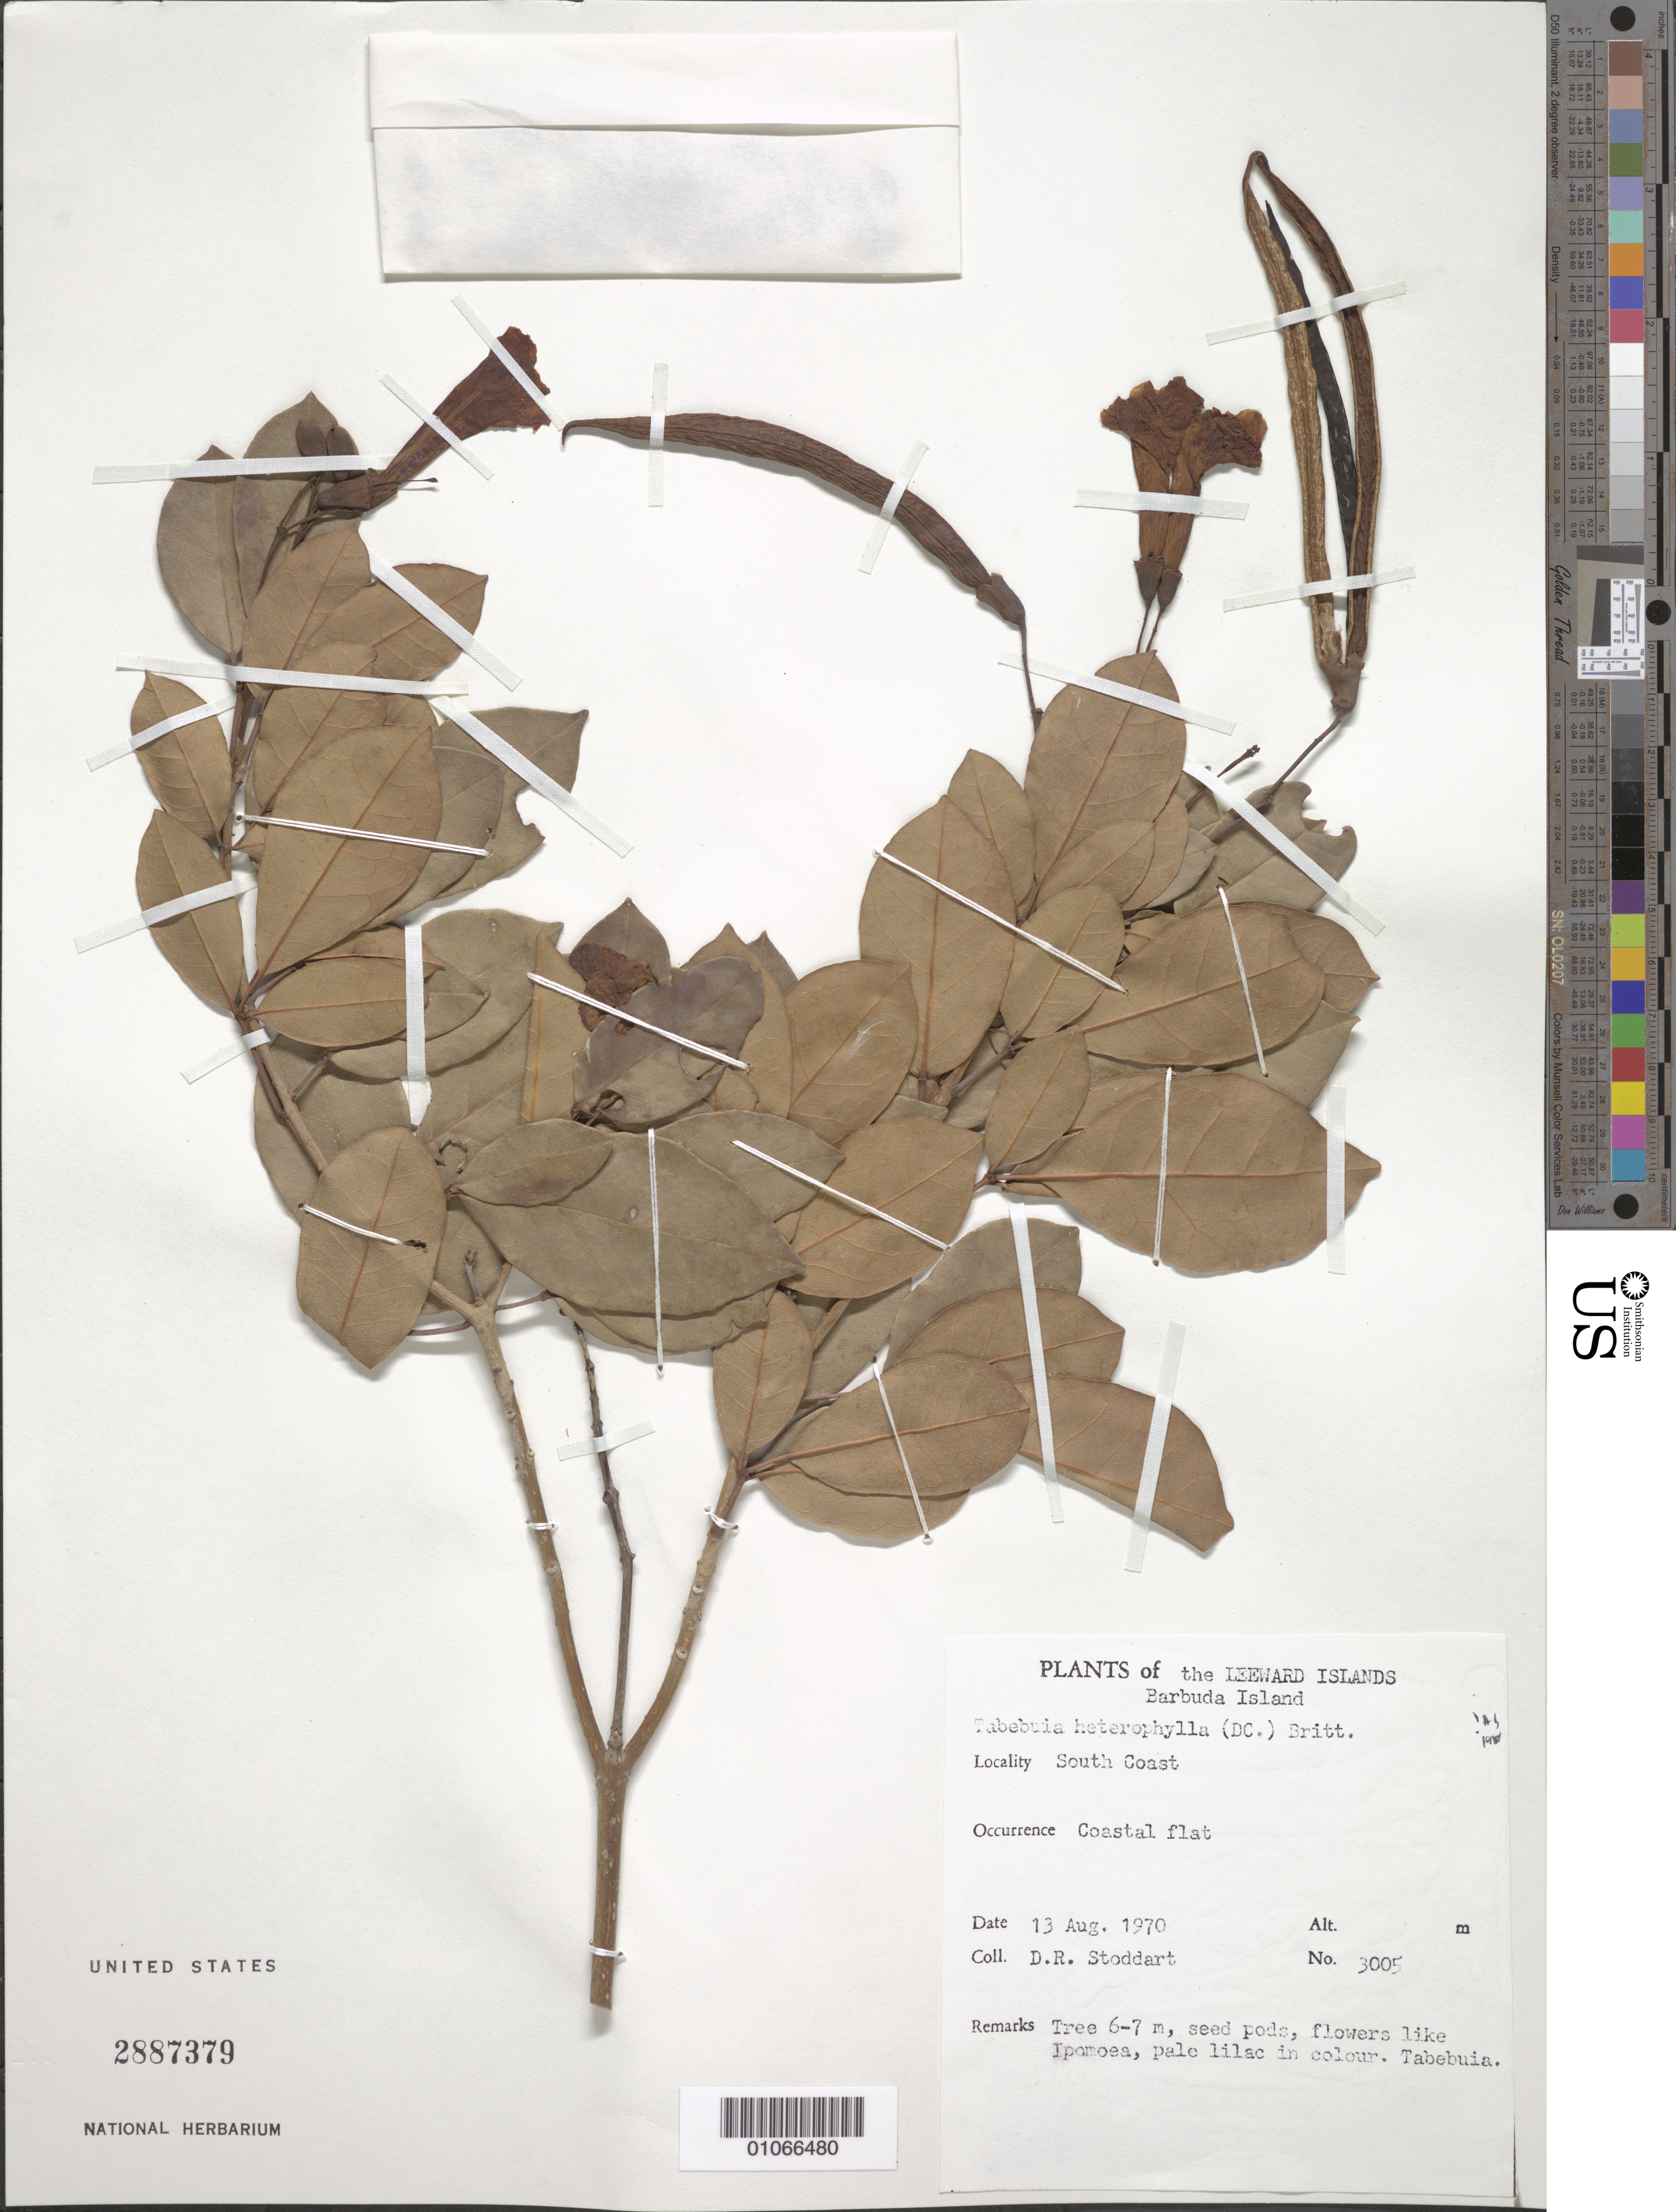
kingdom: Plantae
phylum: Tracheophyta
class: Magnoliopsida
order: Lamiales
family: Bignoniaceae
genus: Tabebuia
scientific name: Tabebuia heterophylla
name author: (DC.) Britton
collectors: D. R. Stoddart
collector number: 3005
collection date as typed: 13 Aug 1970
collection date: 1970-08-13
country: Antigua and Barbuda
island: Barbuda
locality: South coast. Coastal flat.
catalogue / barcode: US 2887379